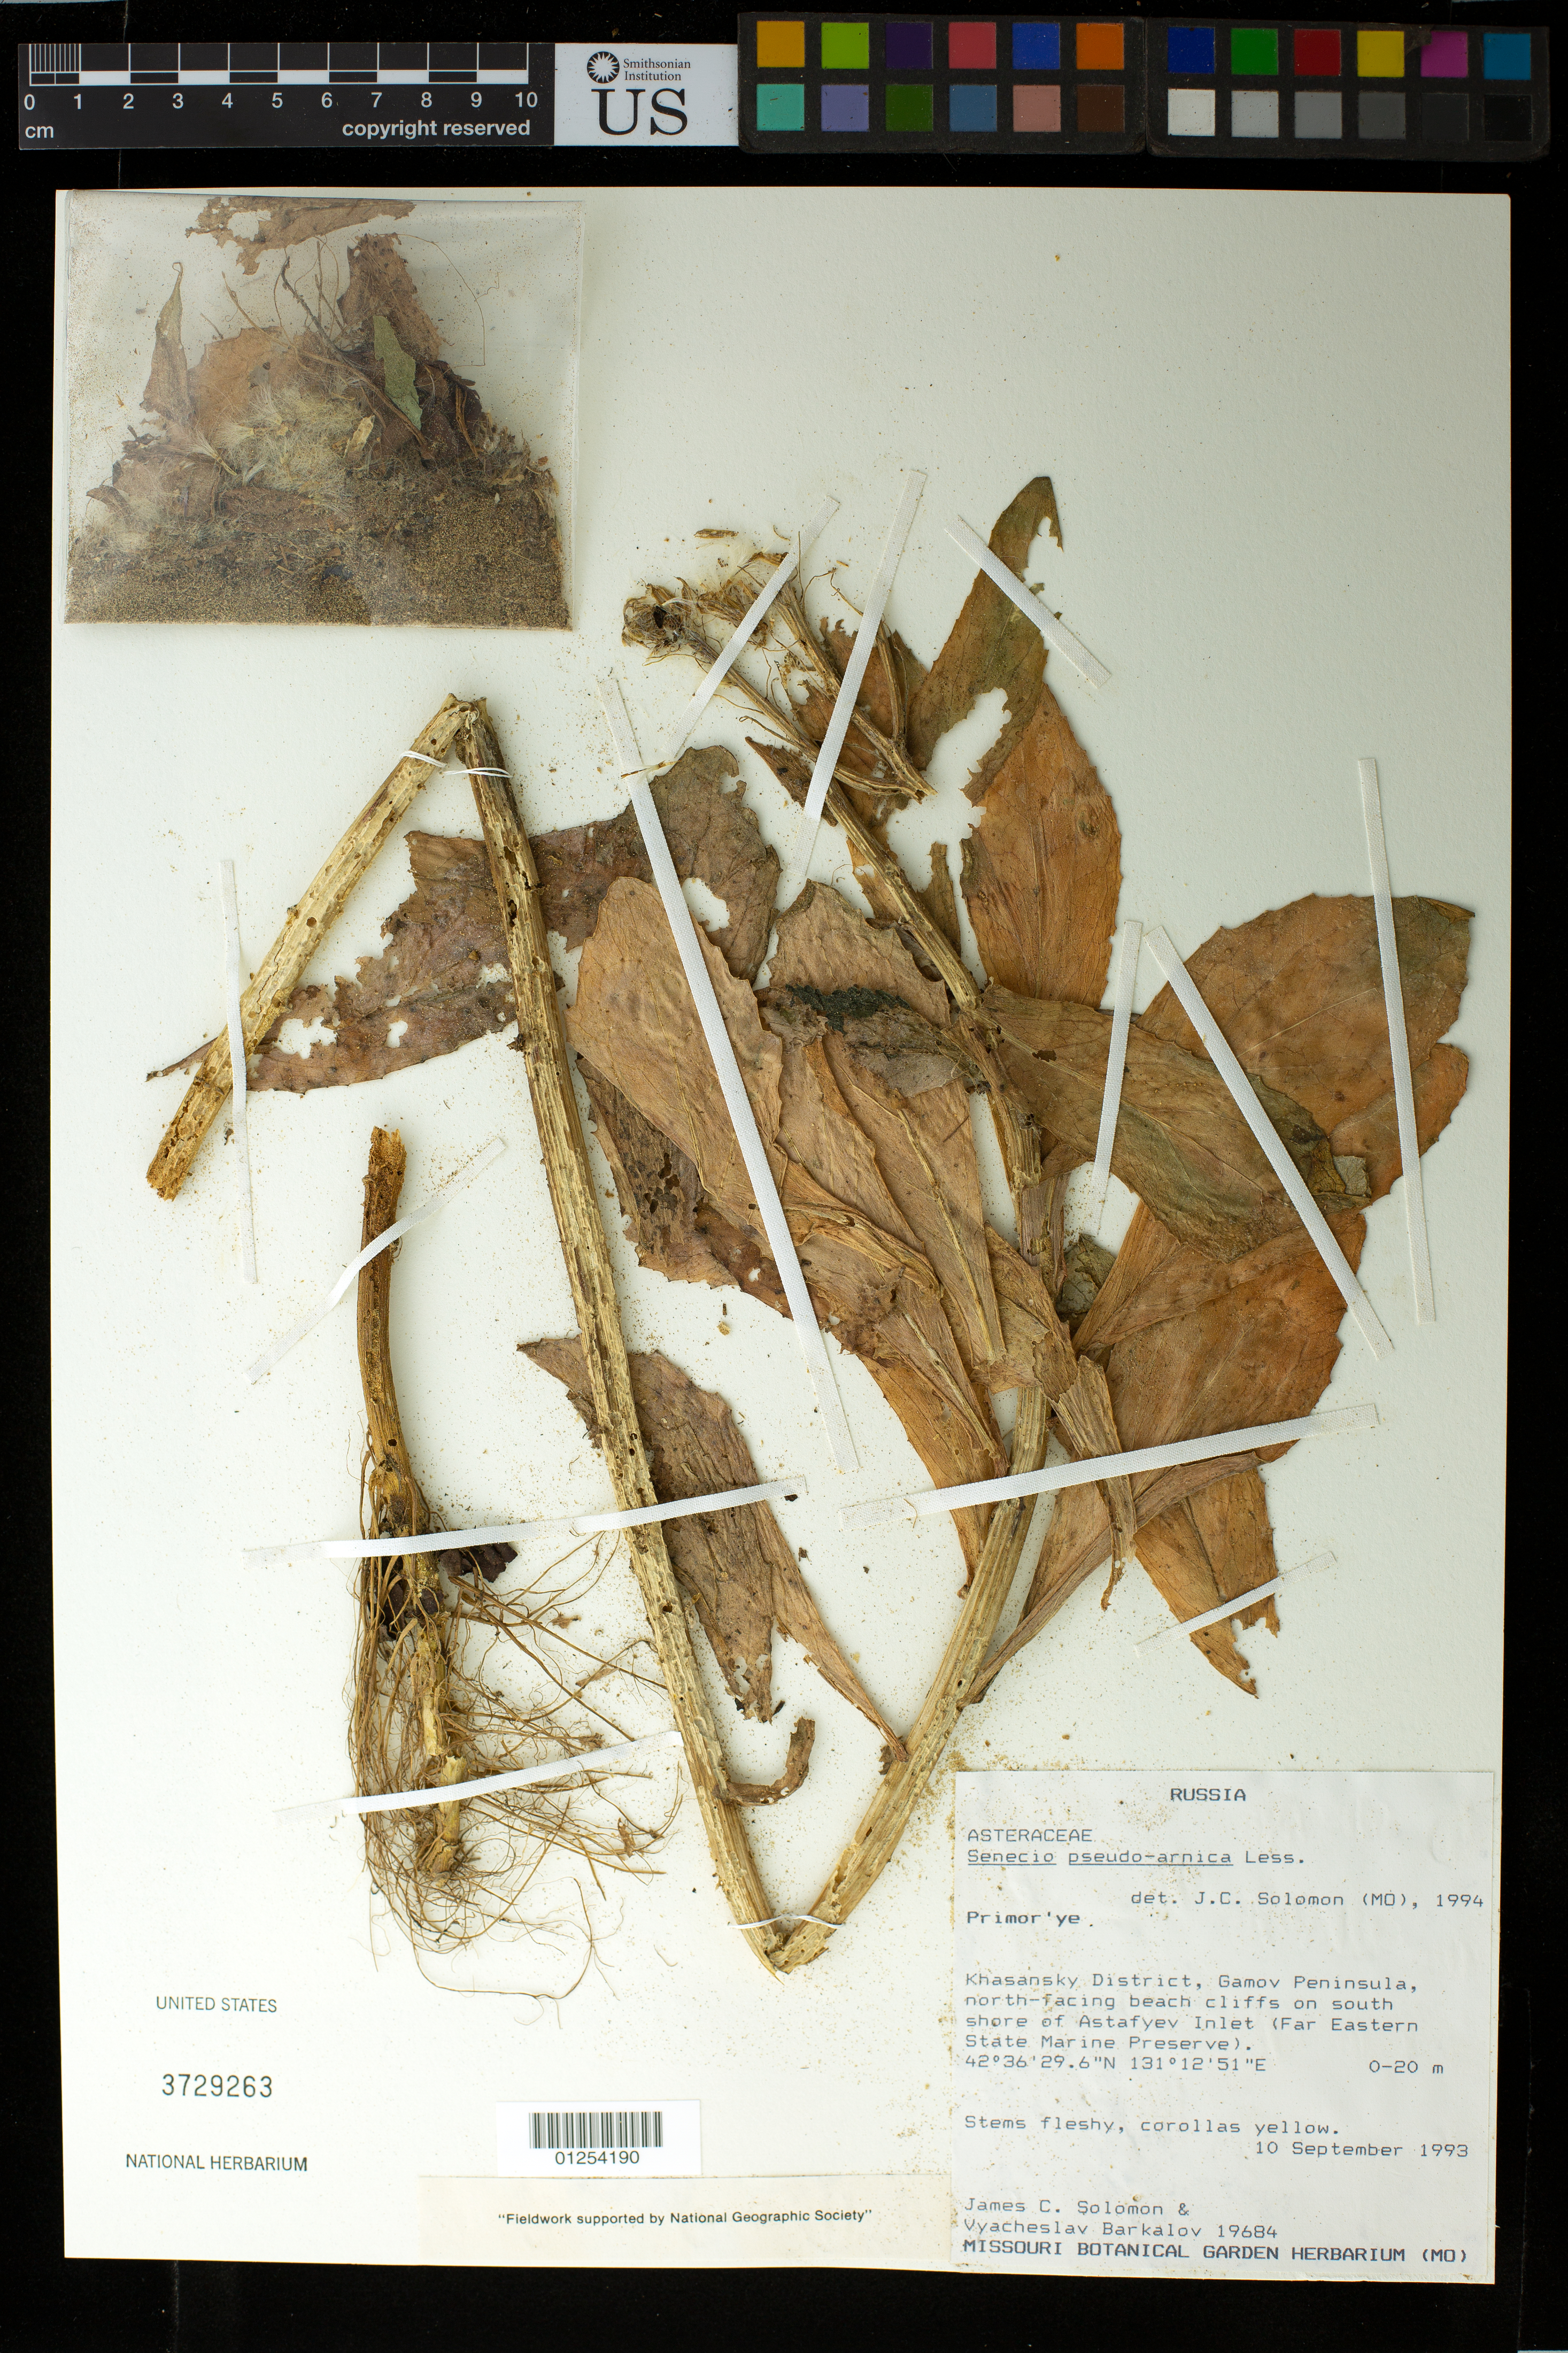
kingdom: Plantae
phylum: Tracheophyta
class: Magnoliopsida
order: Asterales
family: Asteraceae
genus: Senecio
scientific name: Senecio pseudoarnica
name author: Less.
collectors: J. C. Solomon & V. Barkalov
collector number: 19684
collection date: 1993-09-10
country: Russian Federation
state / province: Primorsky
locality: Khasansky District, Gamov Peninsula, north-facing beach cliffs on south shore of Astafyev Inlet (Far Eastern State Marine Preserve).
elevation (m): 0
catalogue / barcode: US 3729263